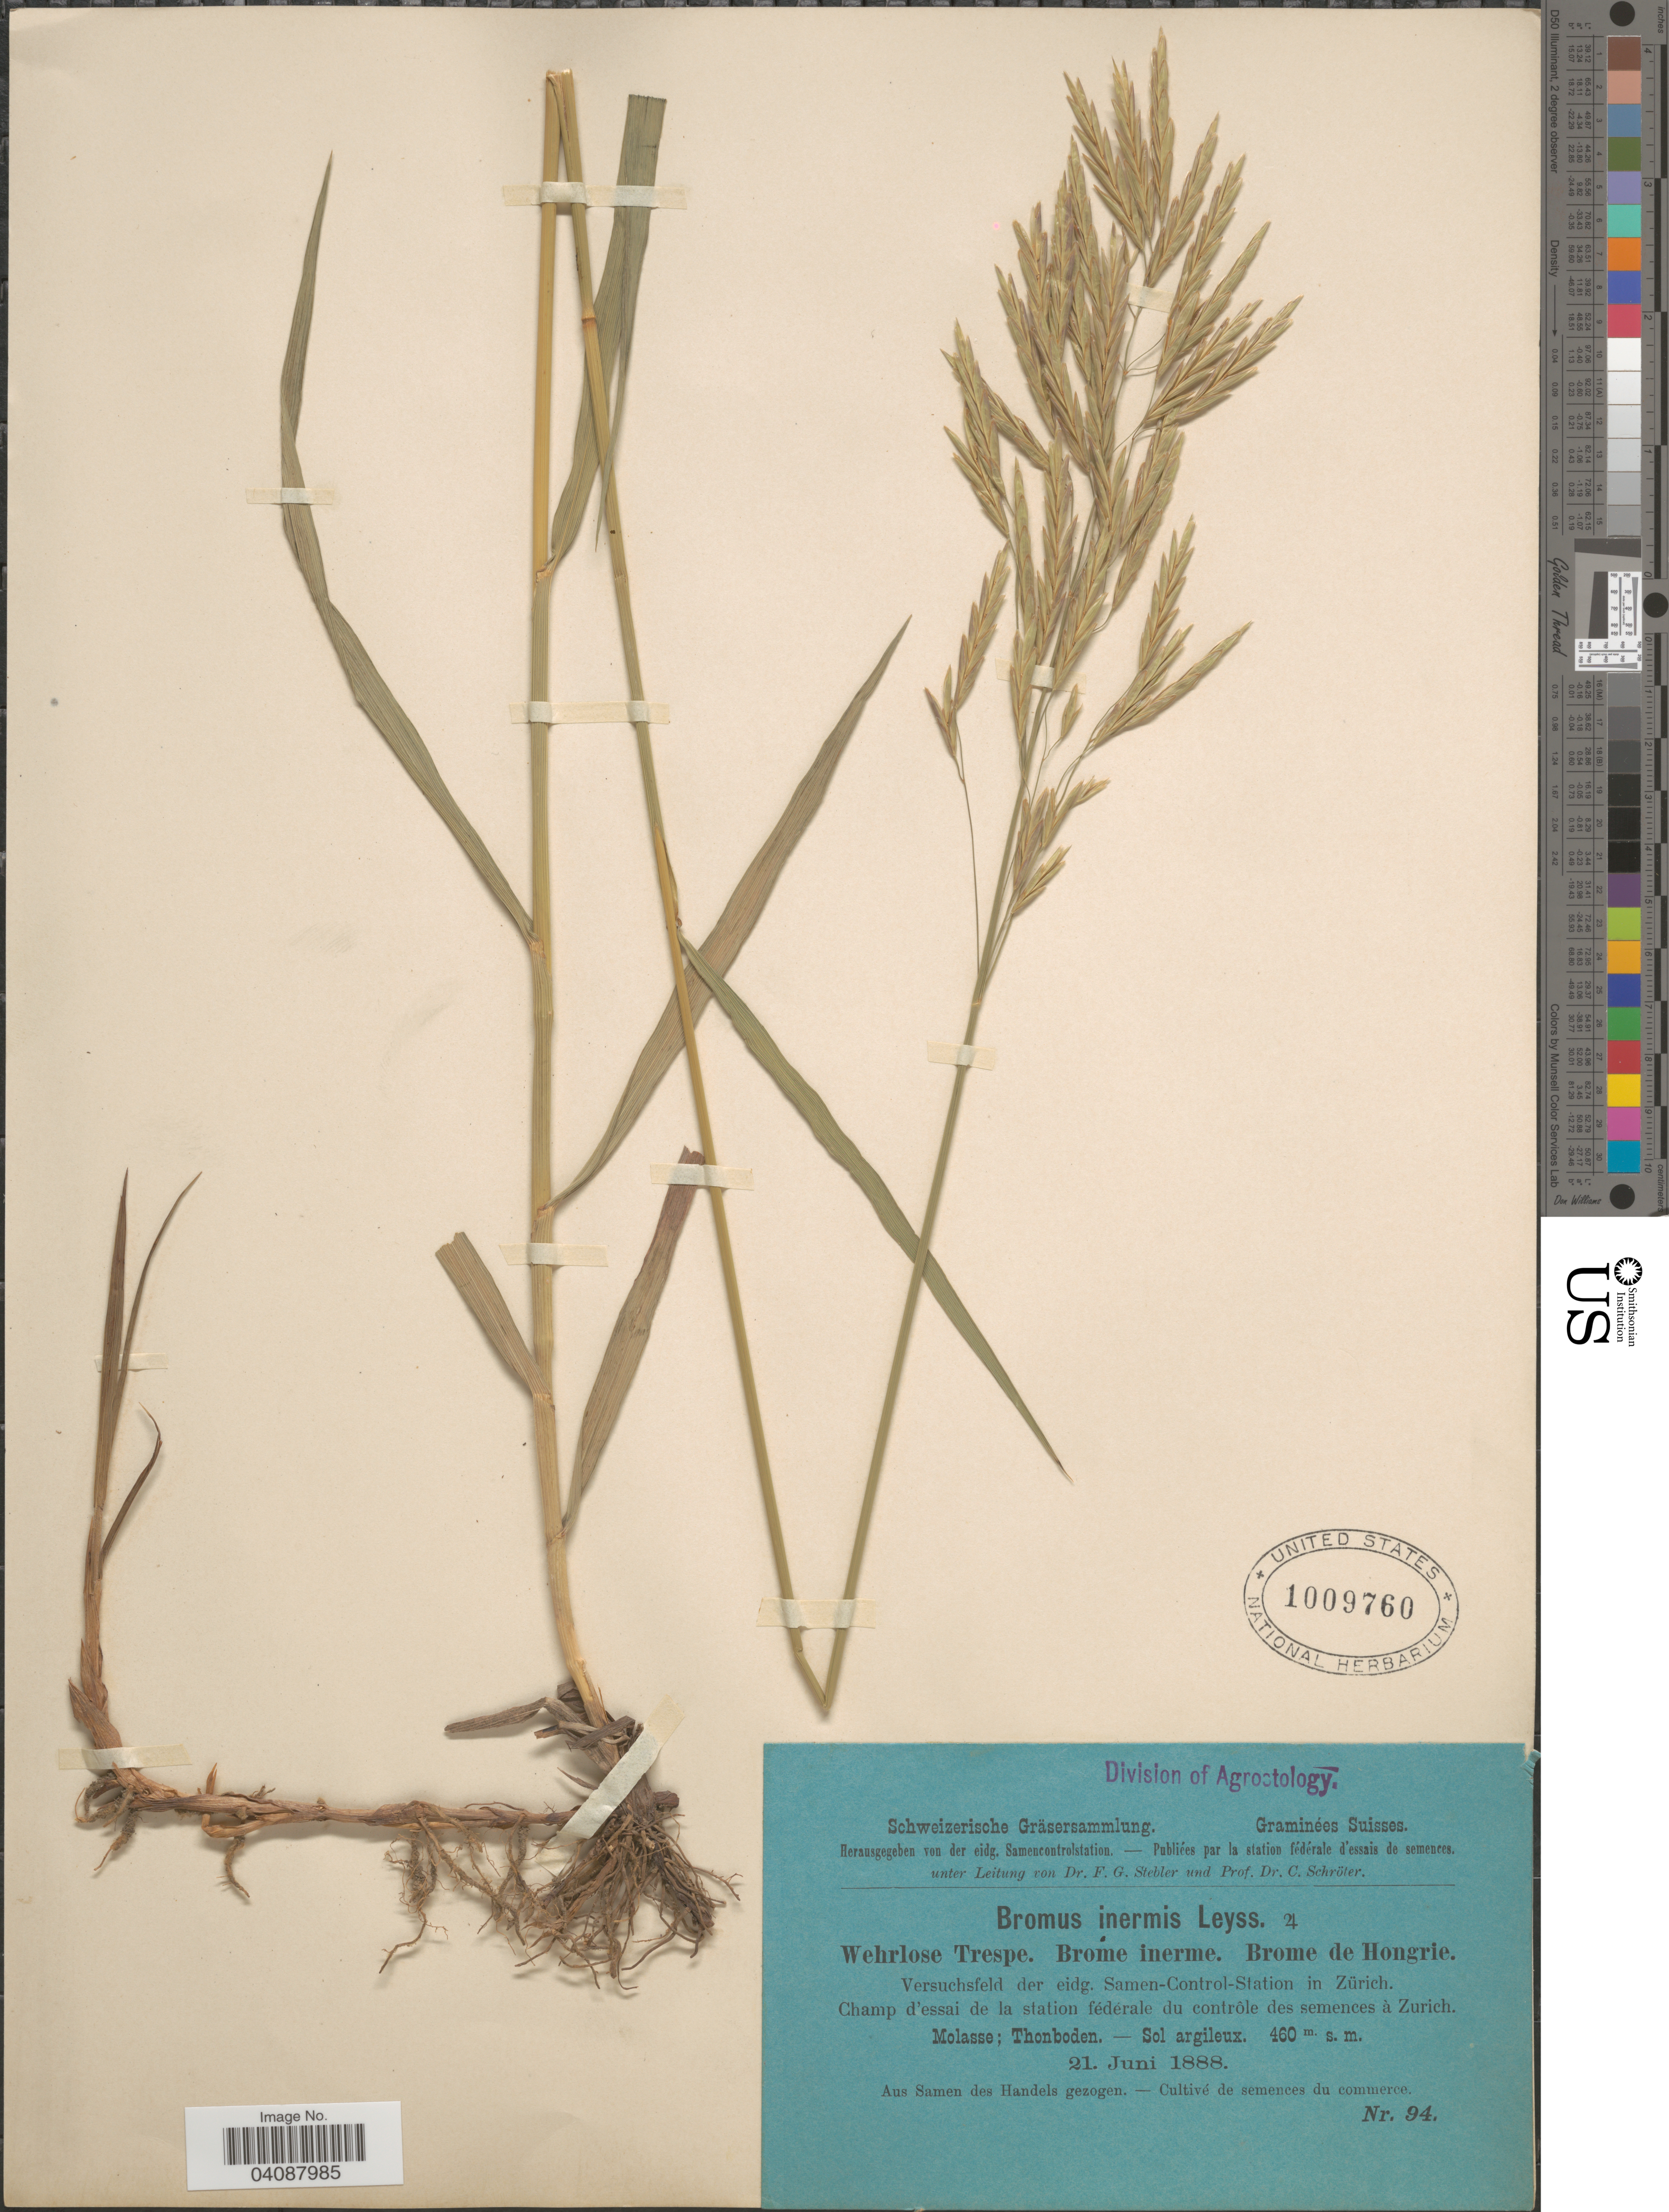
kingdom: Plantae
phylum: Tracheophyta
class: Liliopsida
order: Poales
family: Poaceae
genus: Bromus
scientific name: Bromus inermis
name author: Leyss.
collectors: Stebler, F.G. & Schröter, C.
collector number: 94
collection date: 1888-06-21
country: Switzerland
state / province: Zurich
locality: Suisses. Versuchsfeld der eidg. Samen-Control-Station in Zürich. Champ d'essai de la station fédérale du contrôle des semences à Zurich.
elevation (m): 460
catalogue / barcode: US 1009760